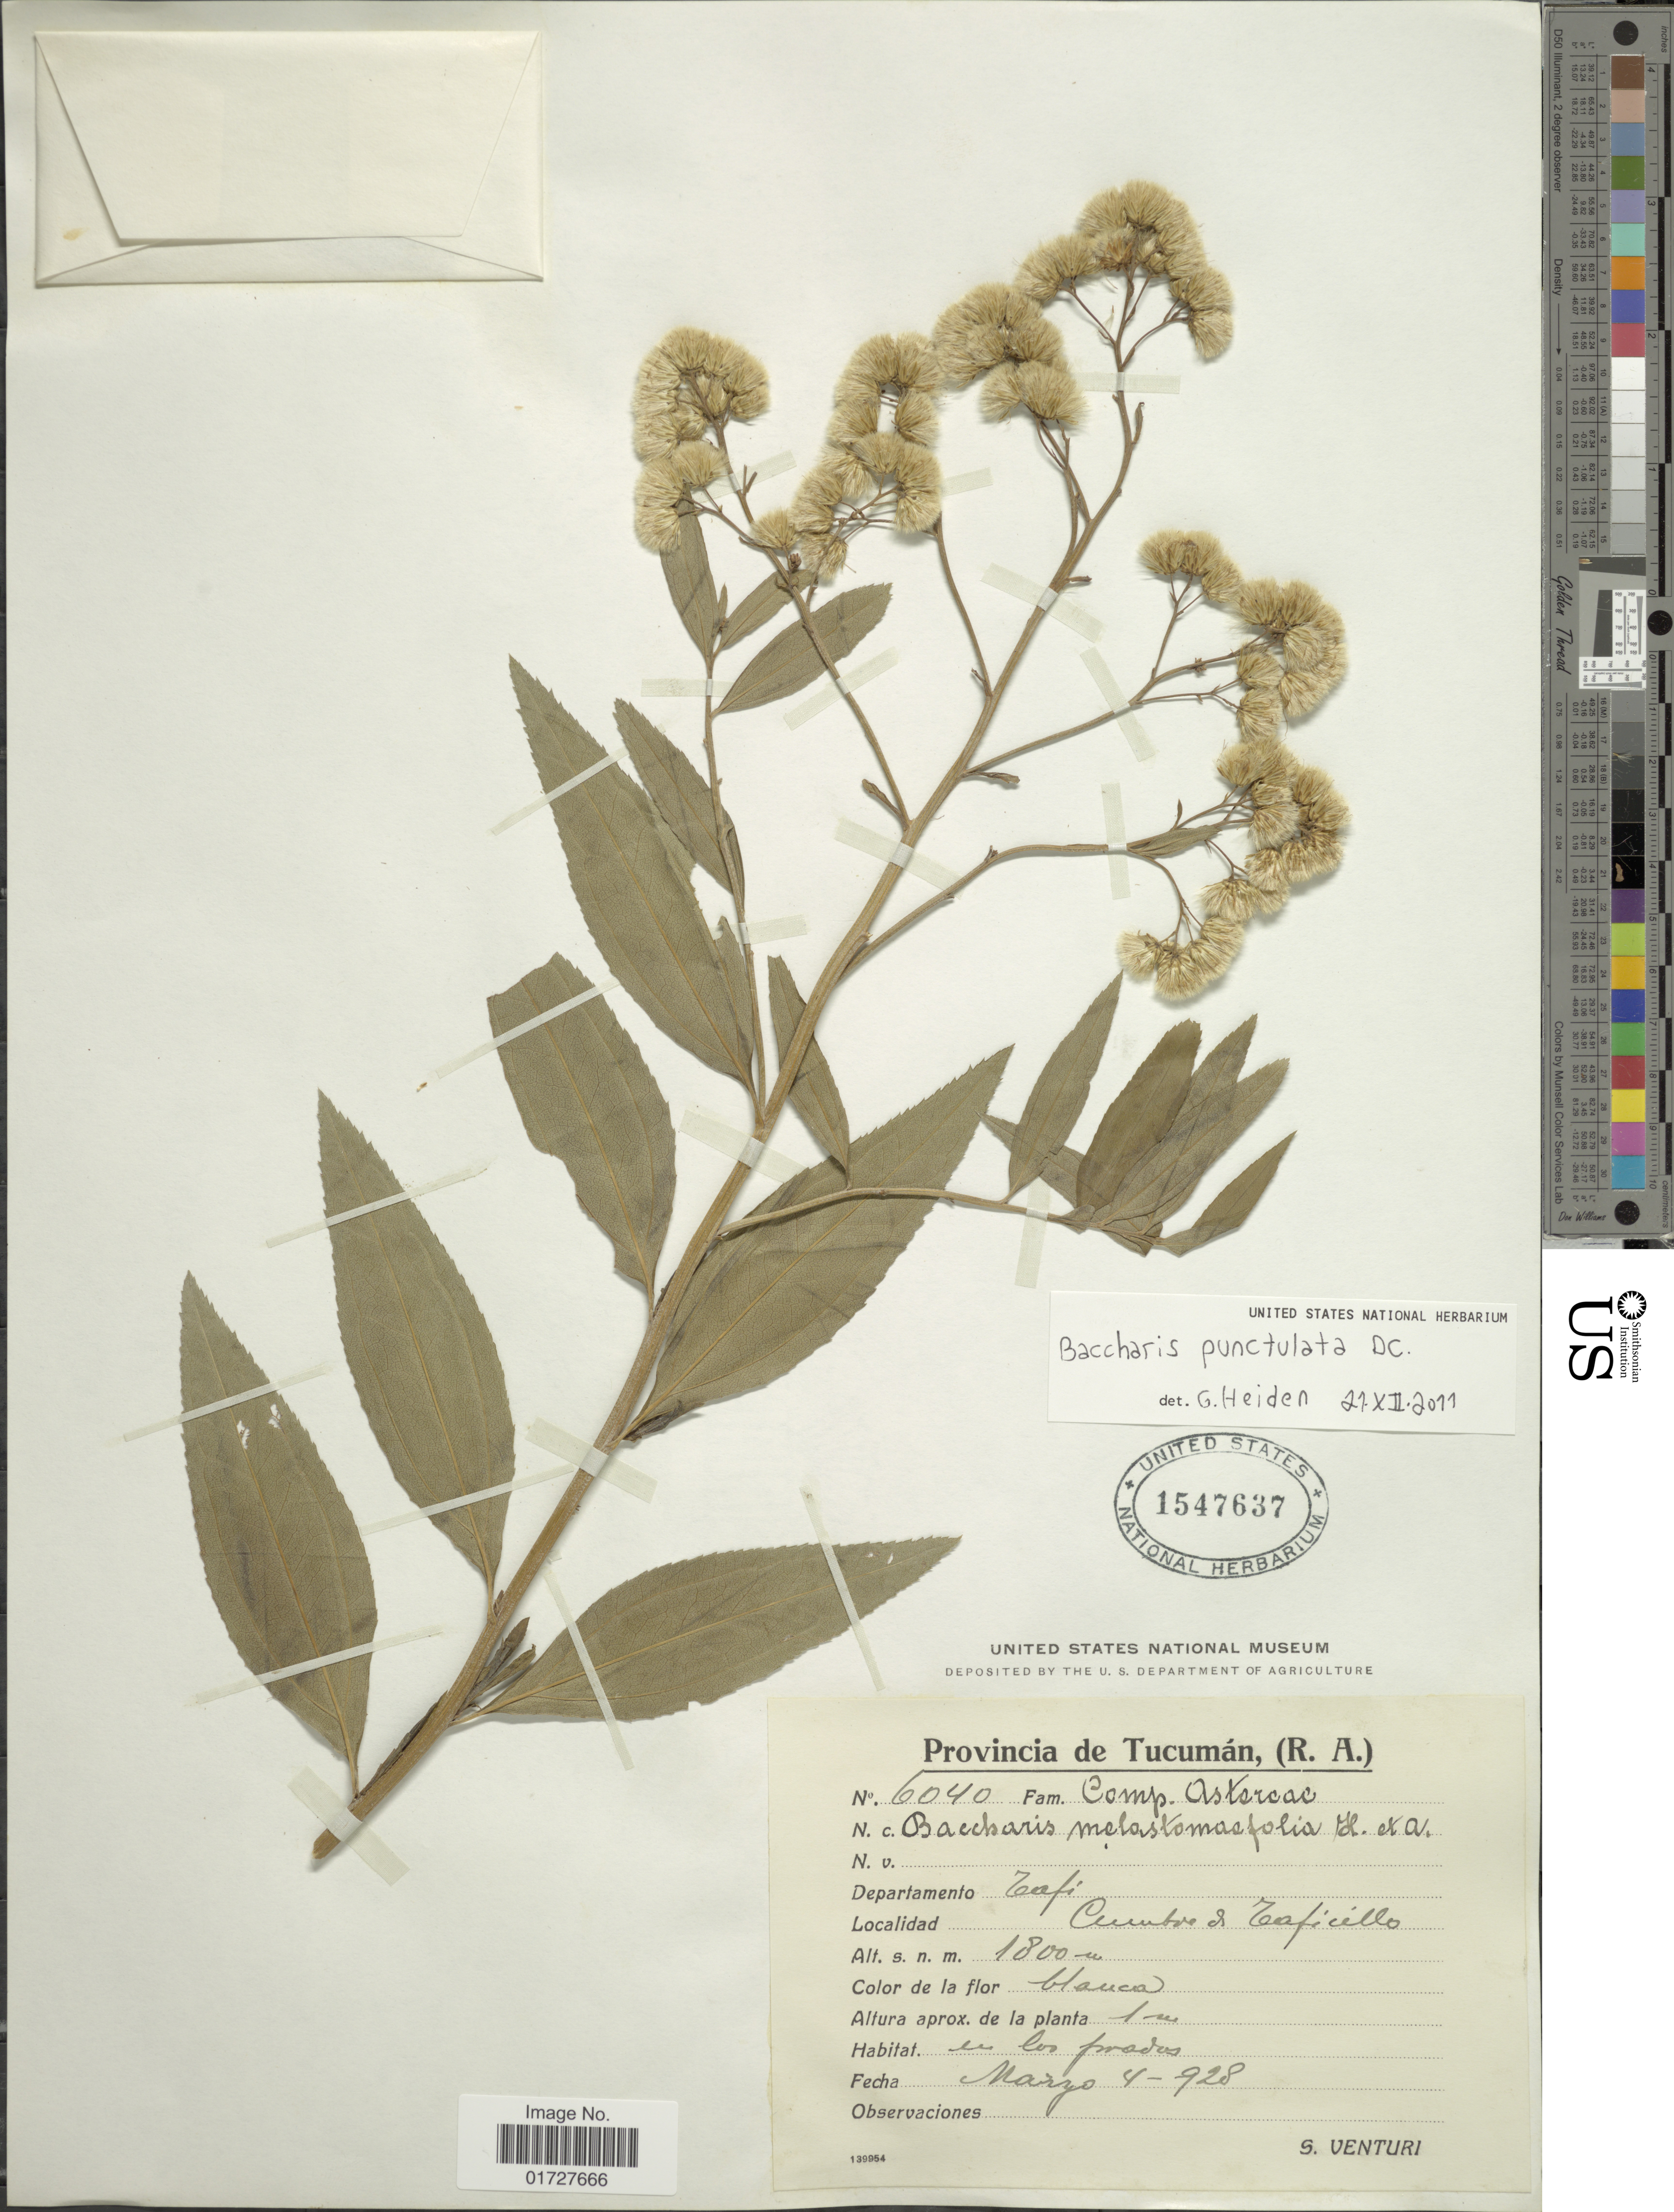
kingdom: Plantae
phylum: Tracheophyta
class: Magnoliopsida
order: Asterales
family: Asteraceae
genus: Baccharis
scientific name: Baccharis punctulata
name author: DC.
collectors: S. Venturi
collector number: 6040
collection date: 1928-03-04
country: Argentina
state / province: Tucuman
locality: Departamento Tafi, Cumbre de Taficillo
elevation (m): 1800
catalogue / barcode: US 1547637